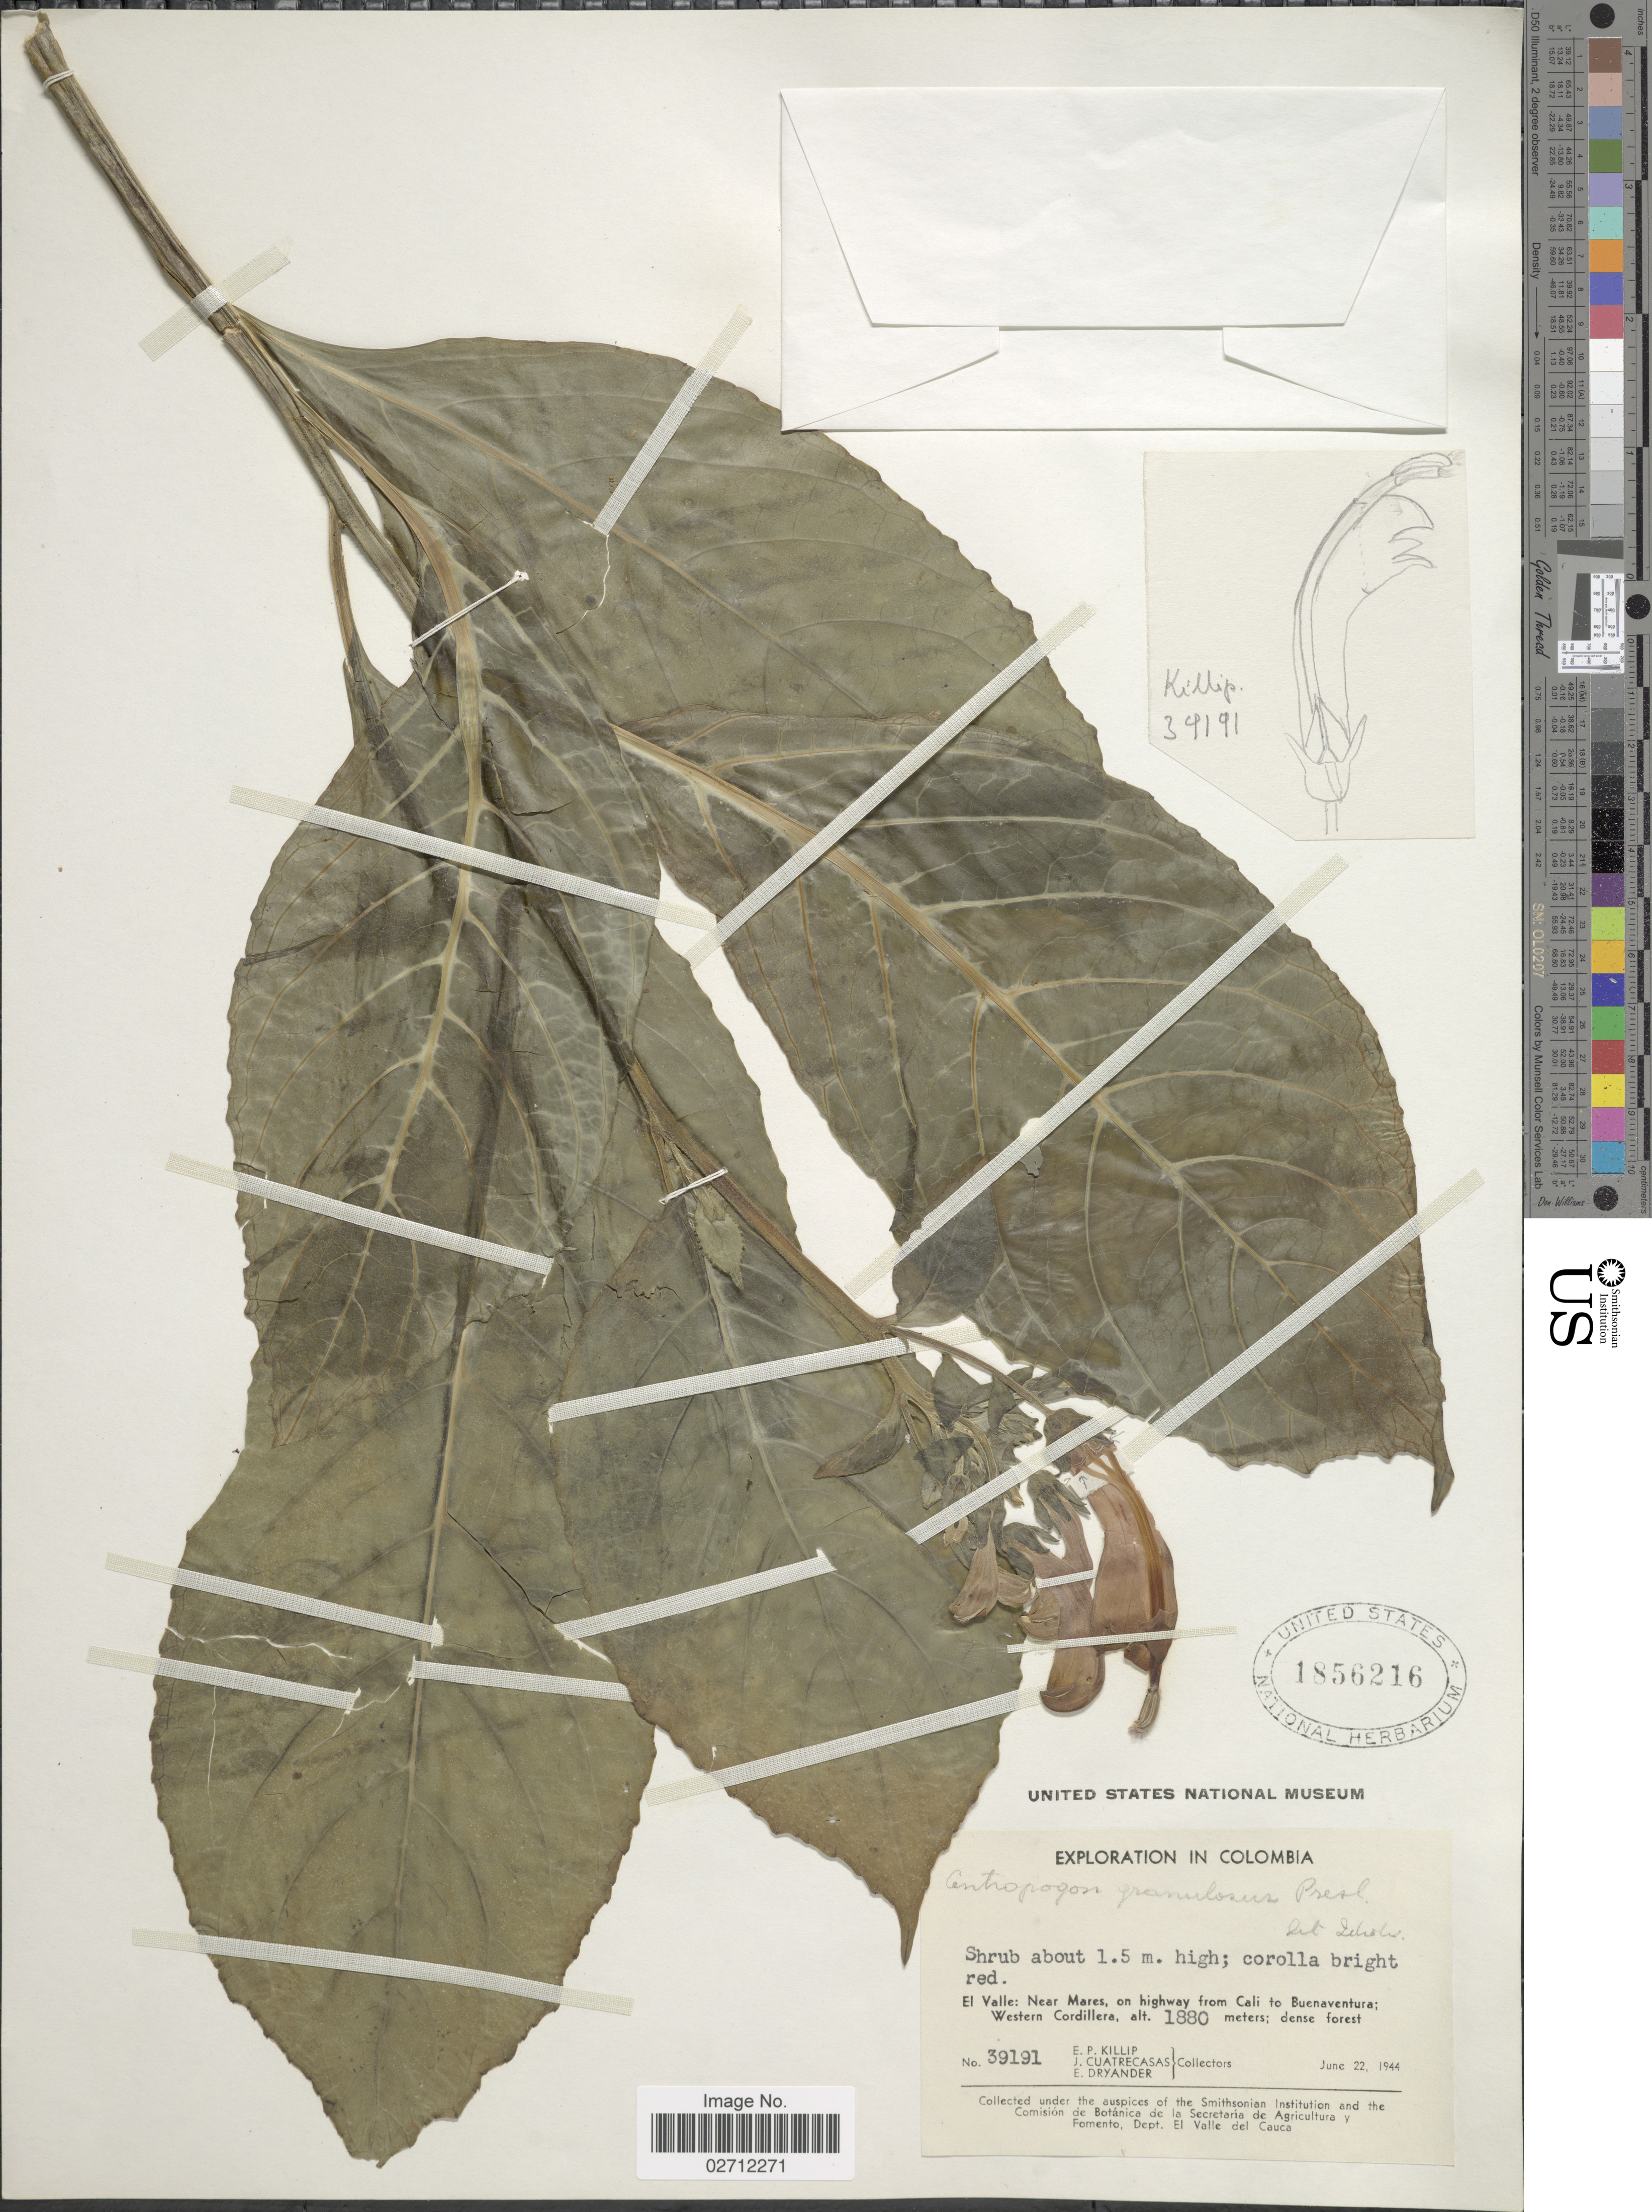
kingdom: Plantae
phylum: Tracheophyta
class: Magnoliopsida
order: Asterales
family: Campanulaceae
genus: Centropogon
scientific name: Centropogon granulosus subsp. granulosus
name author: C. Presl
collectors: E. P. Killip, J. Cuatrecasas & E. Dryander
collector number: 39191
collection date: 1944-06-22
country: Colombia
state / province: Valle del Cauca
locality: El Valle: Near Mares, on highway from Cali to Buenaventura; Western Codillera.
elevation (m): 1880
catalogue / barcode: US 1856216